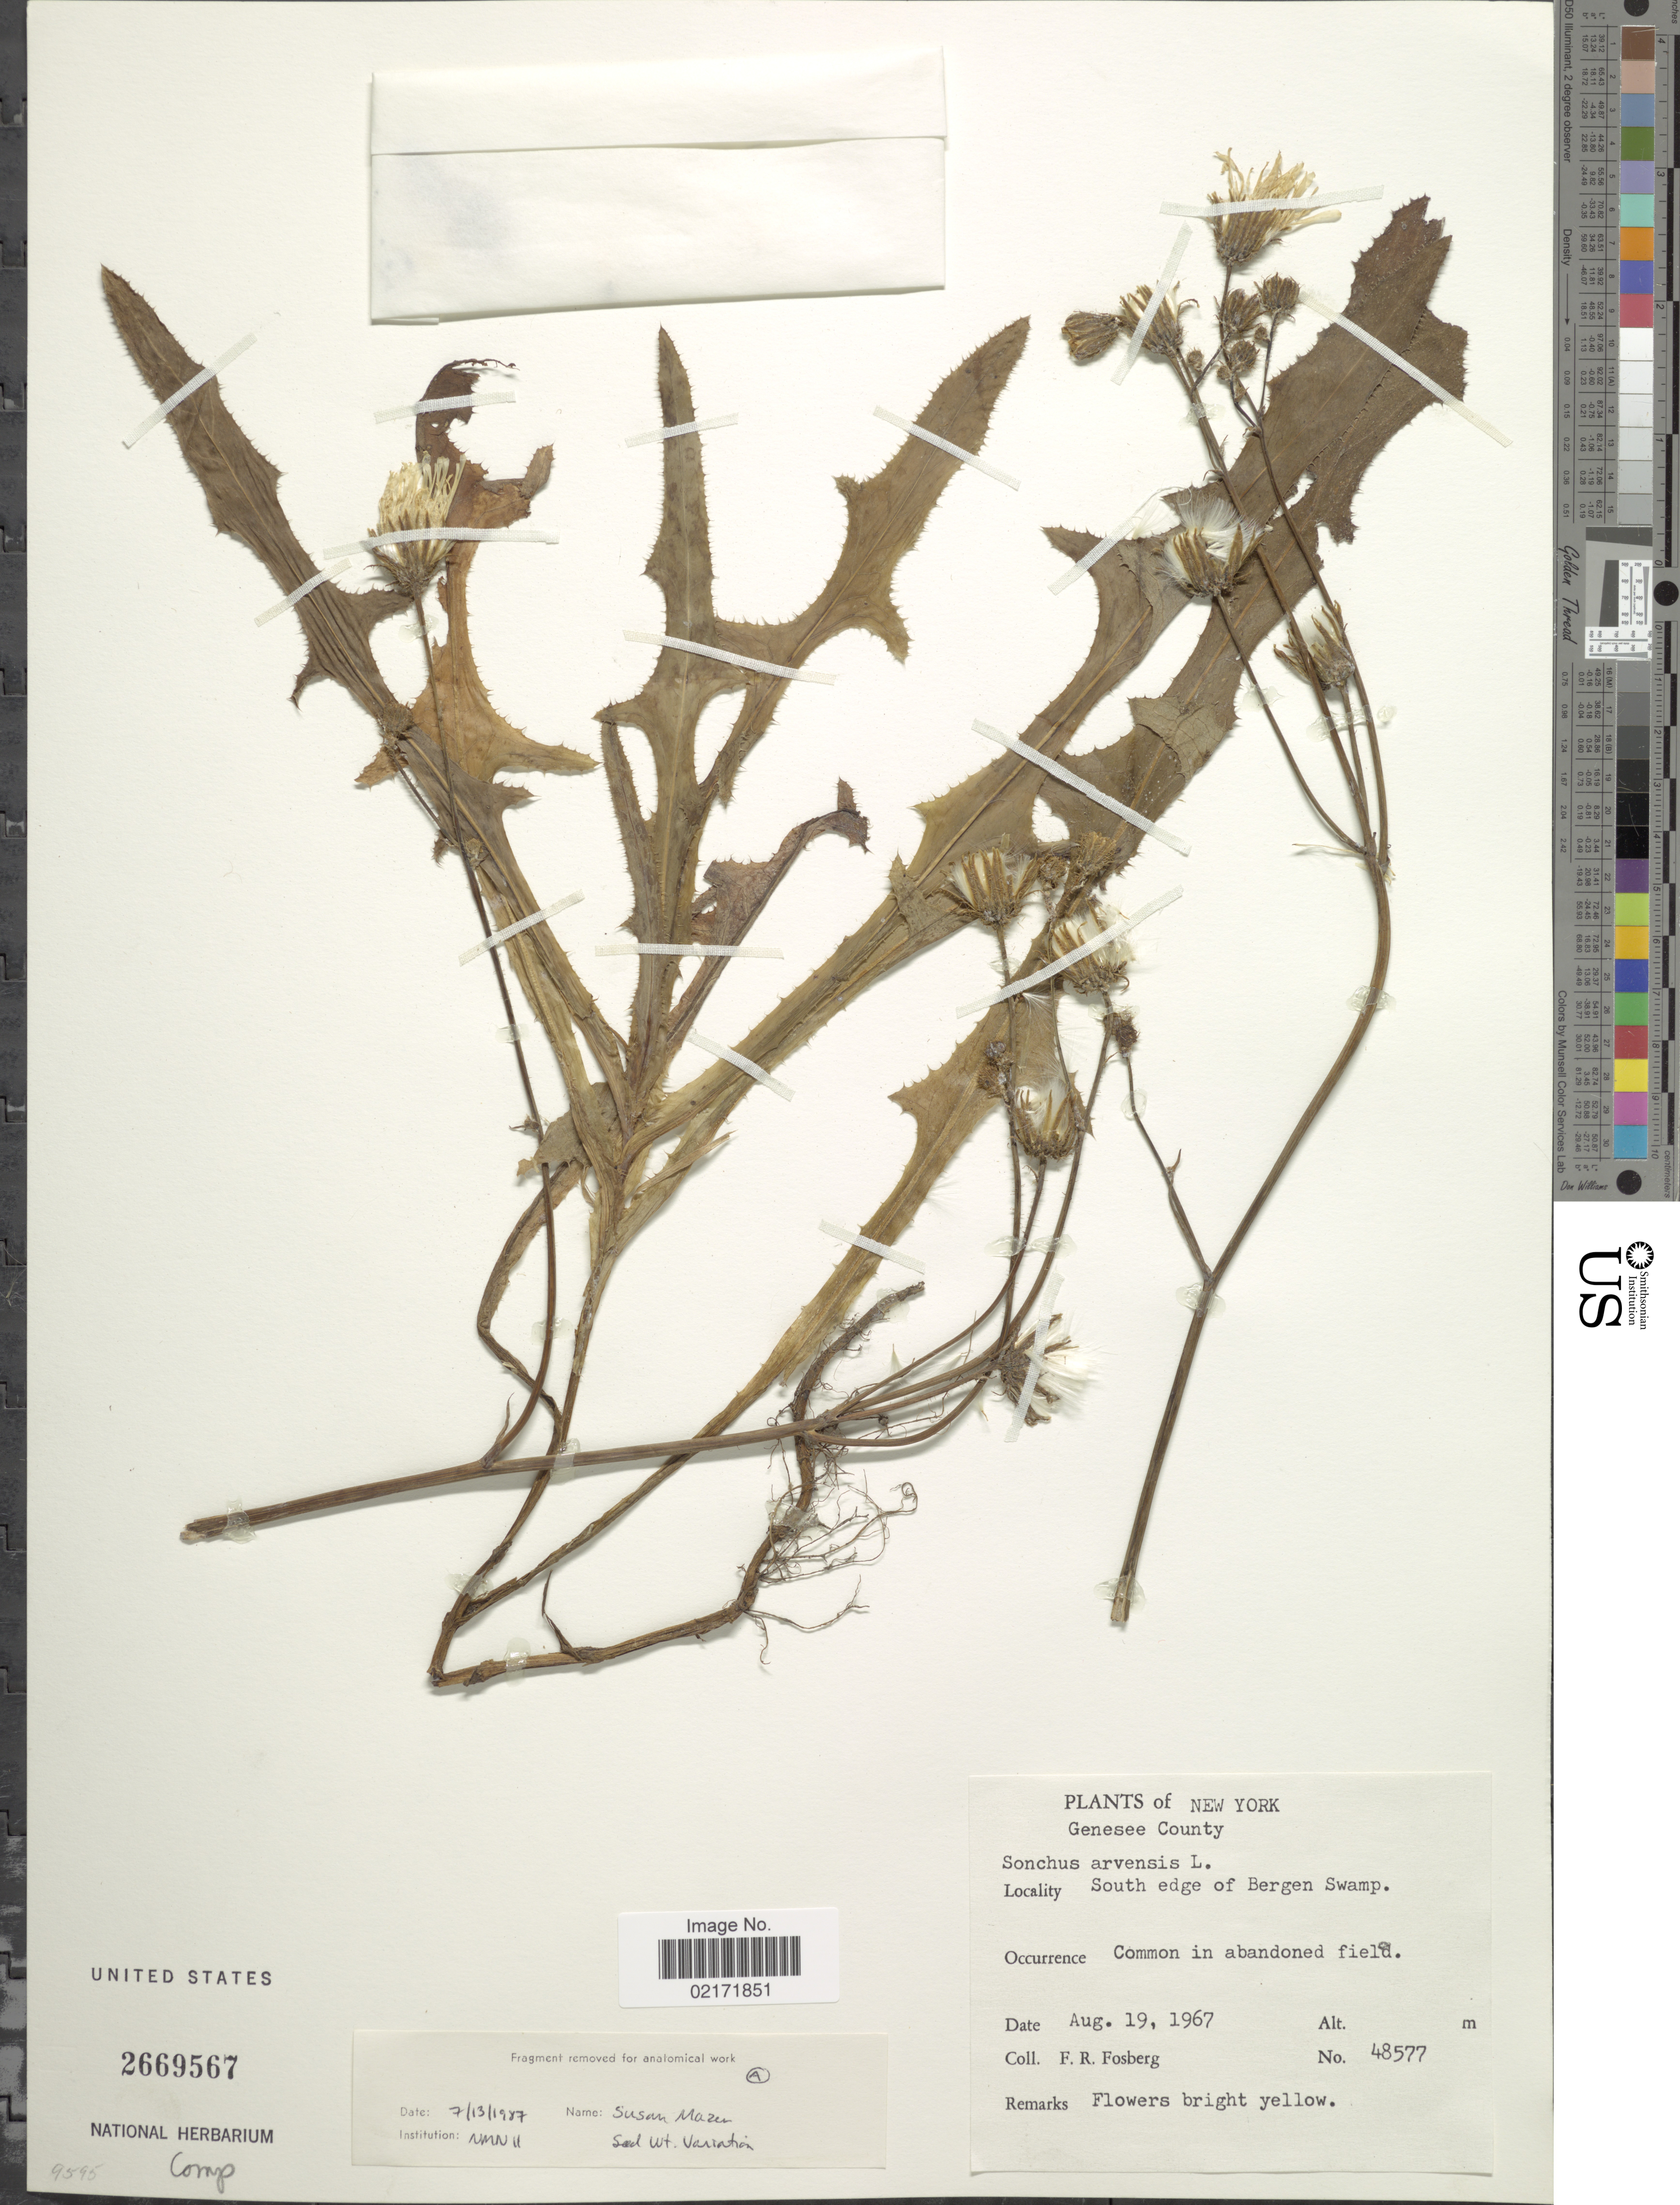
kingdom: Plantae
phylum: Tracheophyta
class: Magnoliopsida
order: Asterales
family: Asteraceae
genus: Sonchus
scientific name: Sonchus arvensis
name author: L.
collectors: F. R. Fosberg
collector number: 48577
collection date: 1967-08-19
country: United States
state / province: New York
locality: Genesee County, south edge of Bergem Swamp.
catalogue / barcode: US 2669567